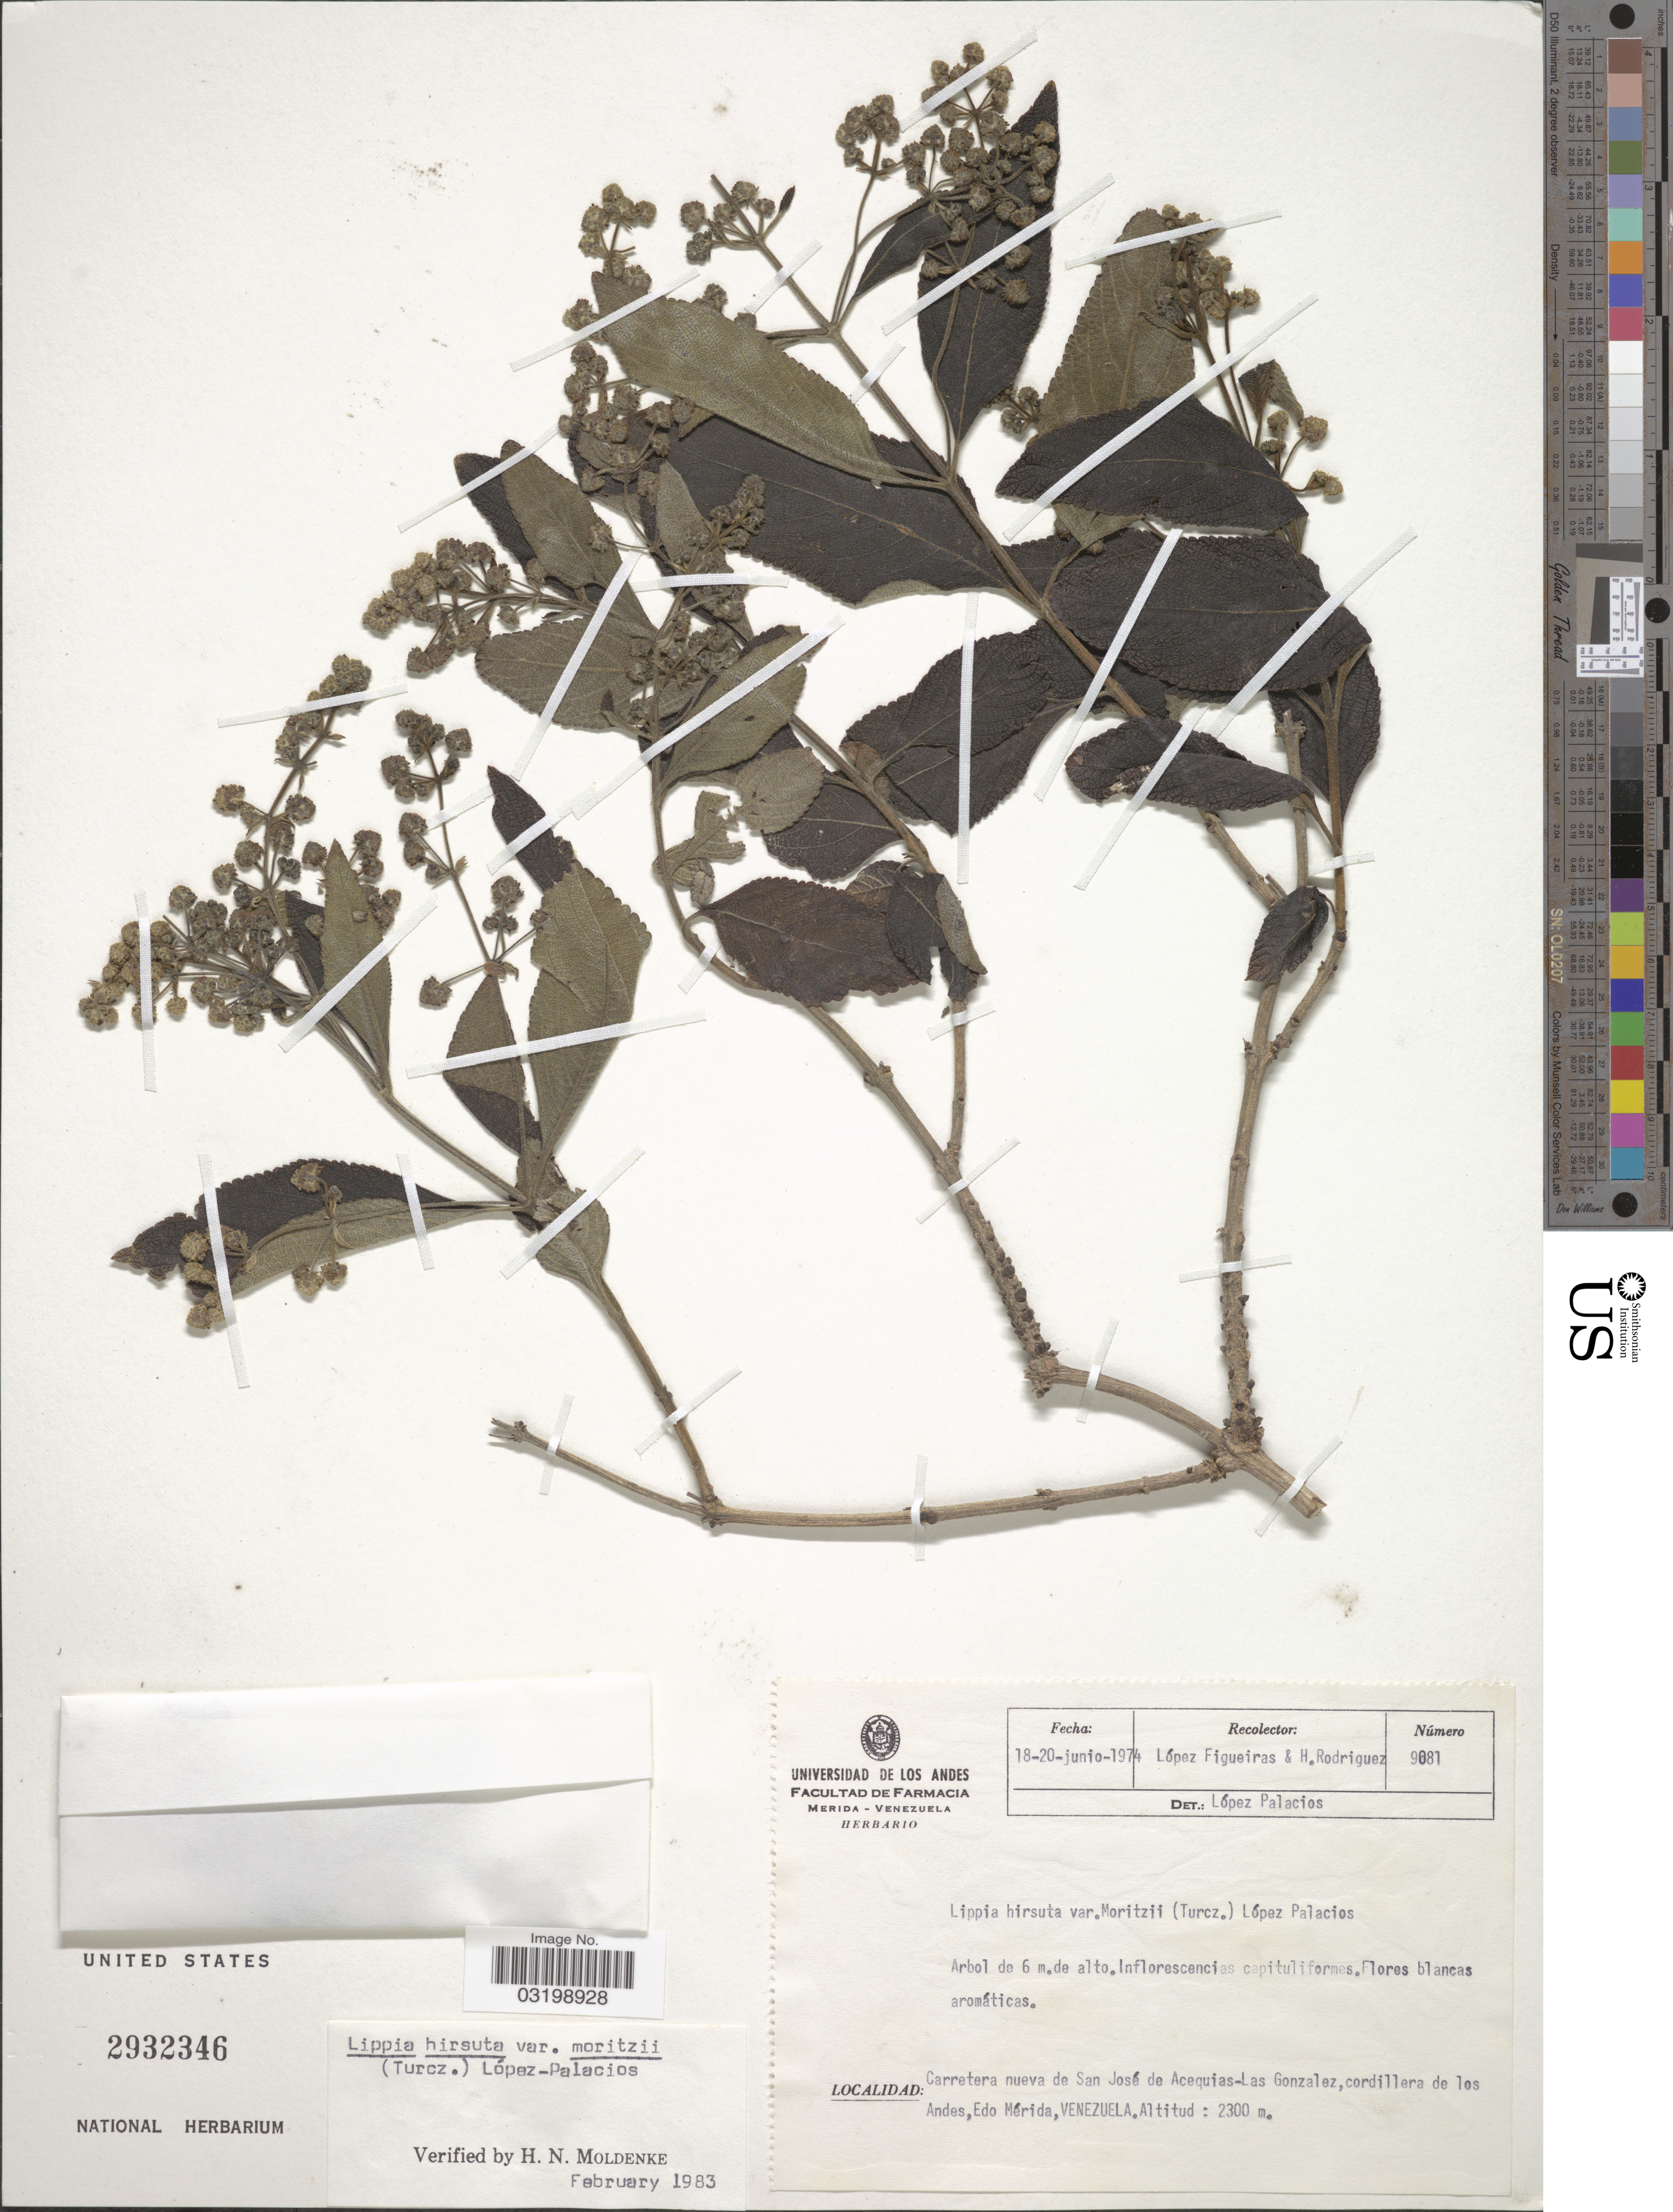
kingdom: Plantae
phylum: Tracheophyta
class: Magnoliopsida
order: Lamiales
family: Verbenaceae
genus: Lippia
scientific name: Lippia hirsuta var. moritzii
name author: L.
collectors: M. López Figueiras & H. Rodriguez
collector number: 9081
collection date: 1974-06-18/1974-06-20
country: Venezuela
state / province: Mérida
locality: Carretera nueva de San José de Acequias-Las Gonzalez, cordillera de los Andes.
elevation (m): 2300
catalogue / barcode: US 2932346